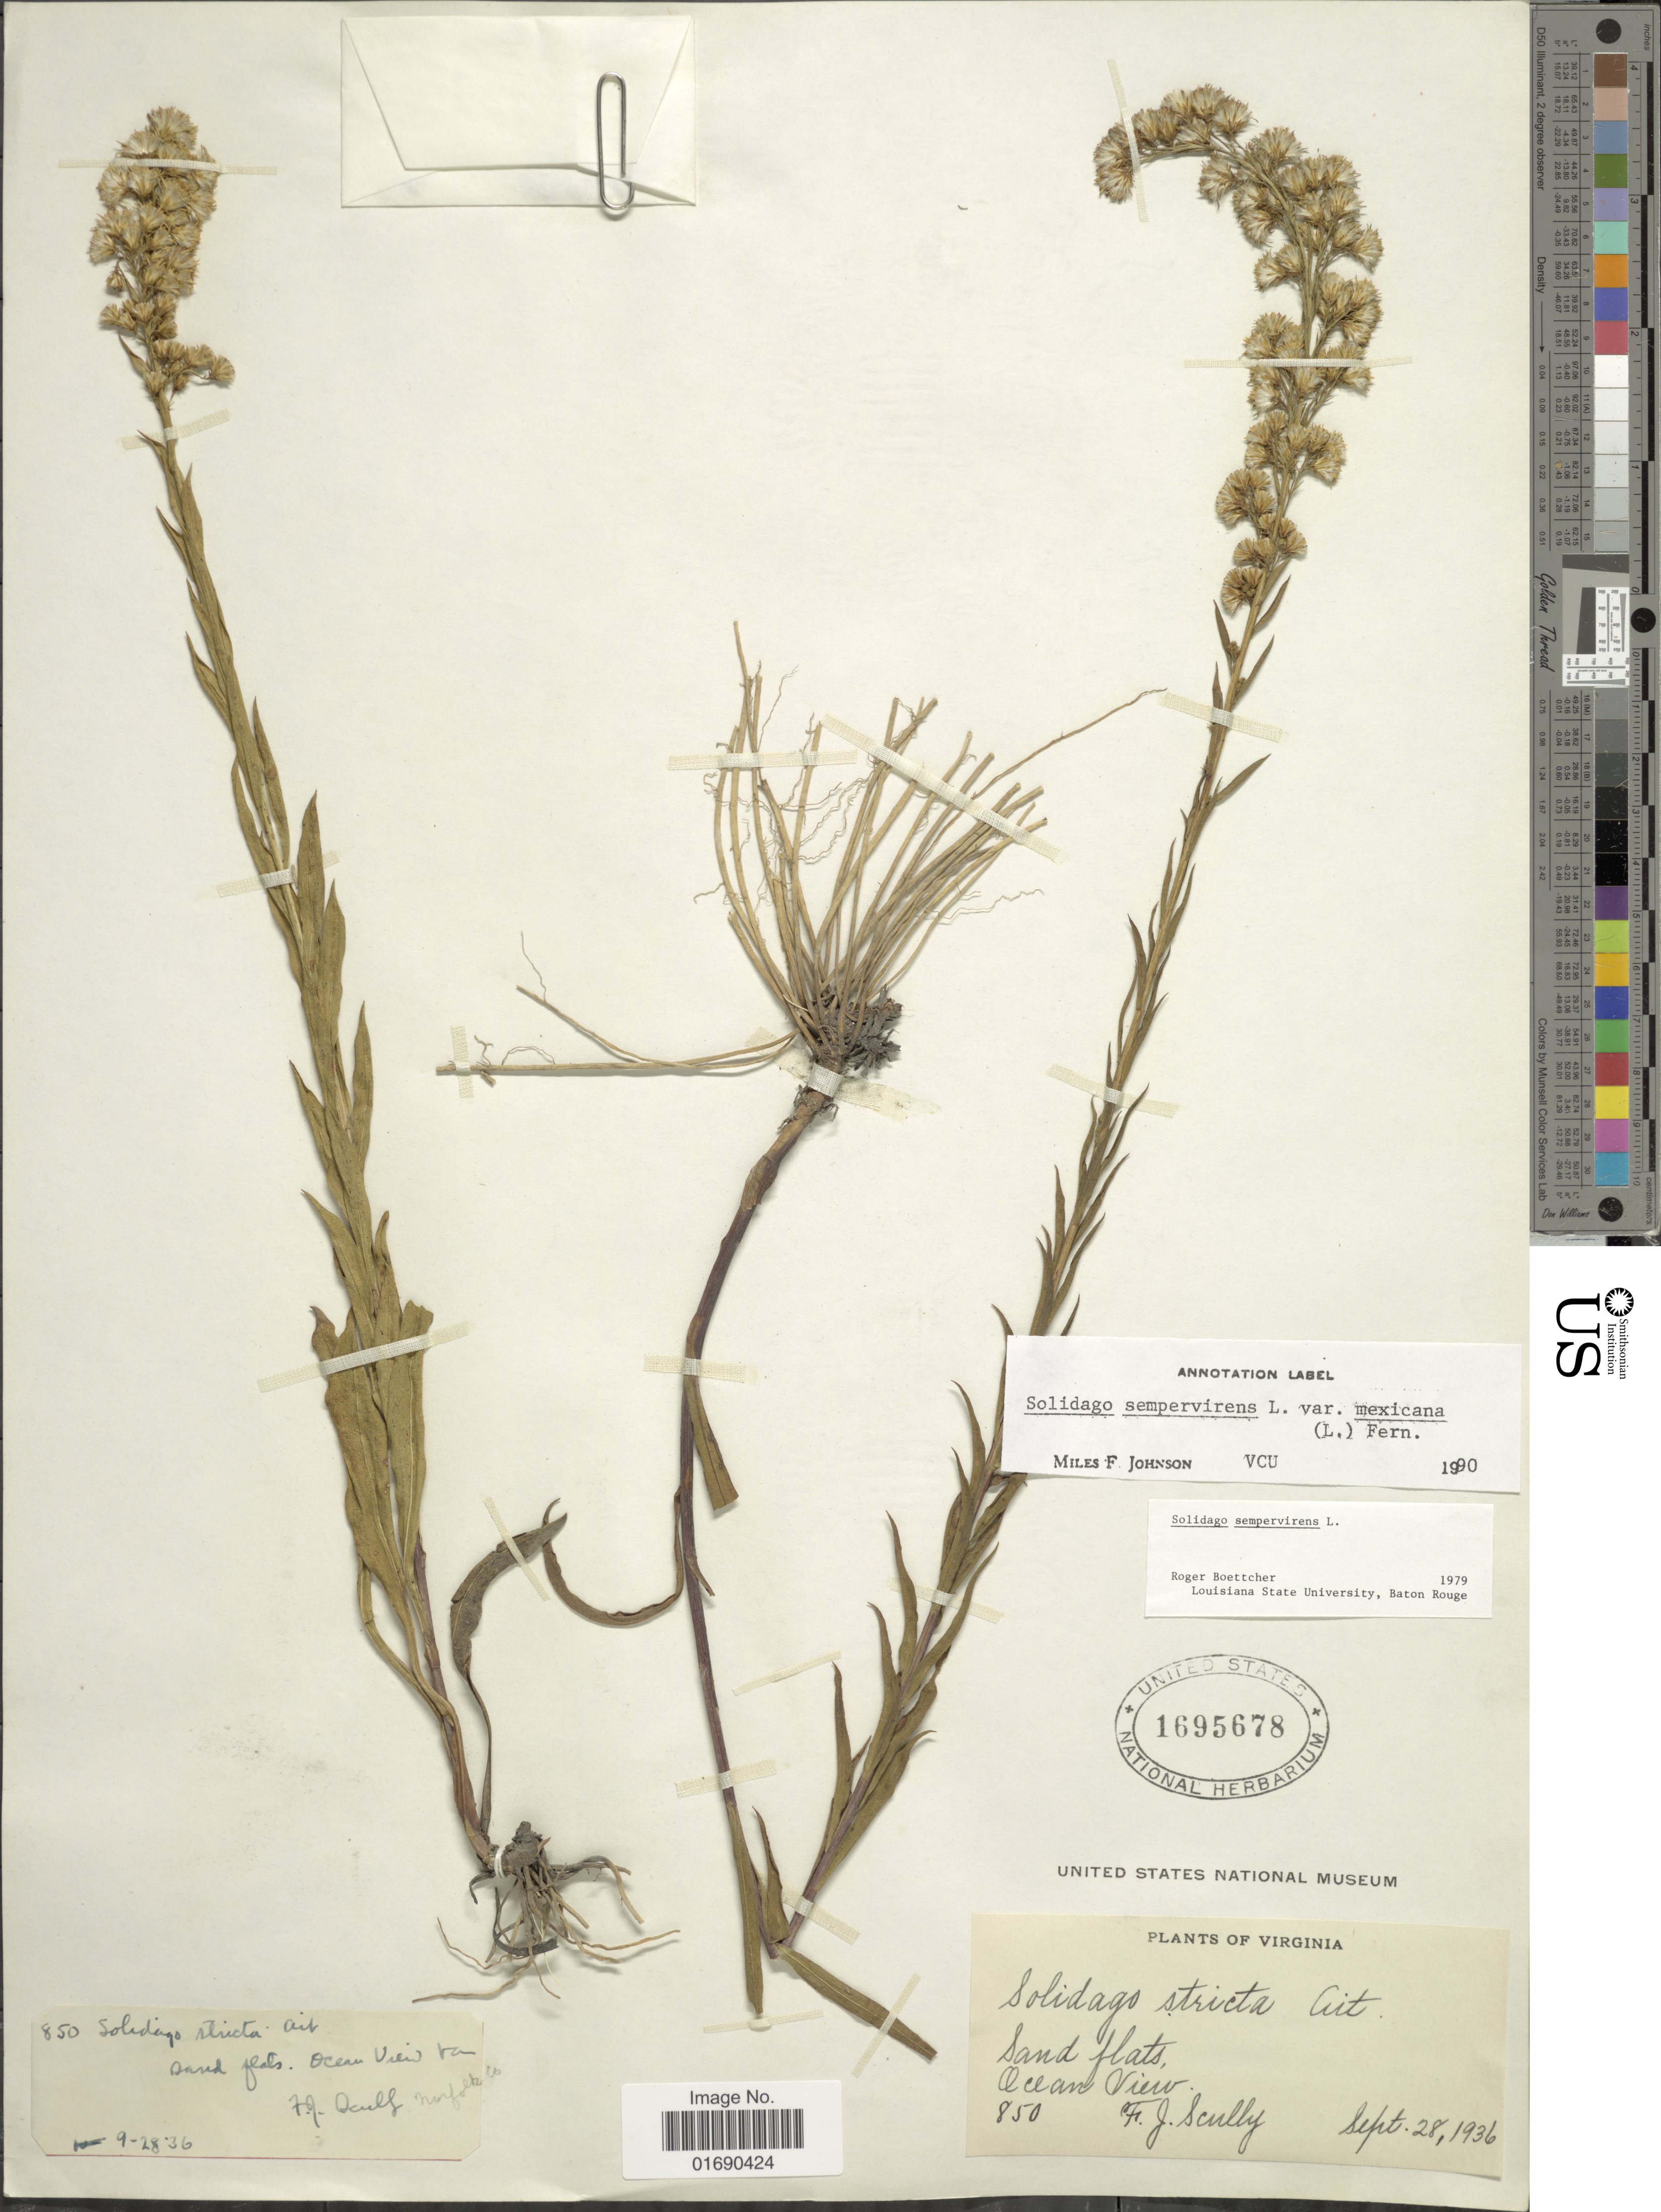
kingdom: Plantae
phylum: Tracheophyta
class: Magnoliopsida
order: Asterales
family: Asteraceae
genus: Solidago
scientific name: Solidago sempervirens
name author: L.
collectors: F. Scully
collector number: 850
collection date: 1936-09-28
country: United States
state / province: Virginia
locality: Sand flats, Ocean View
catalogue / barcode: US 1695678